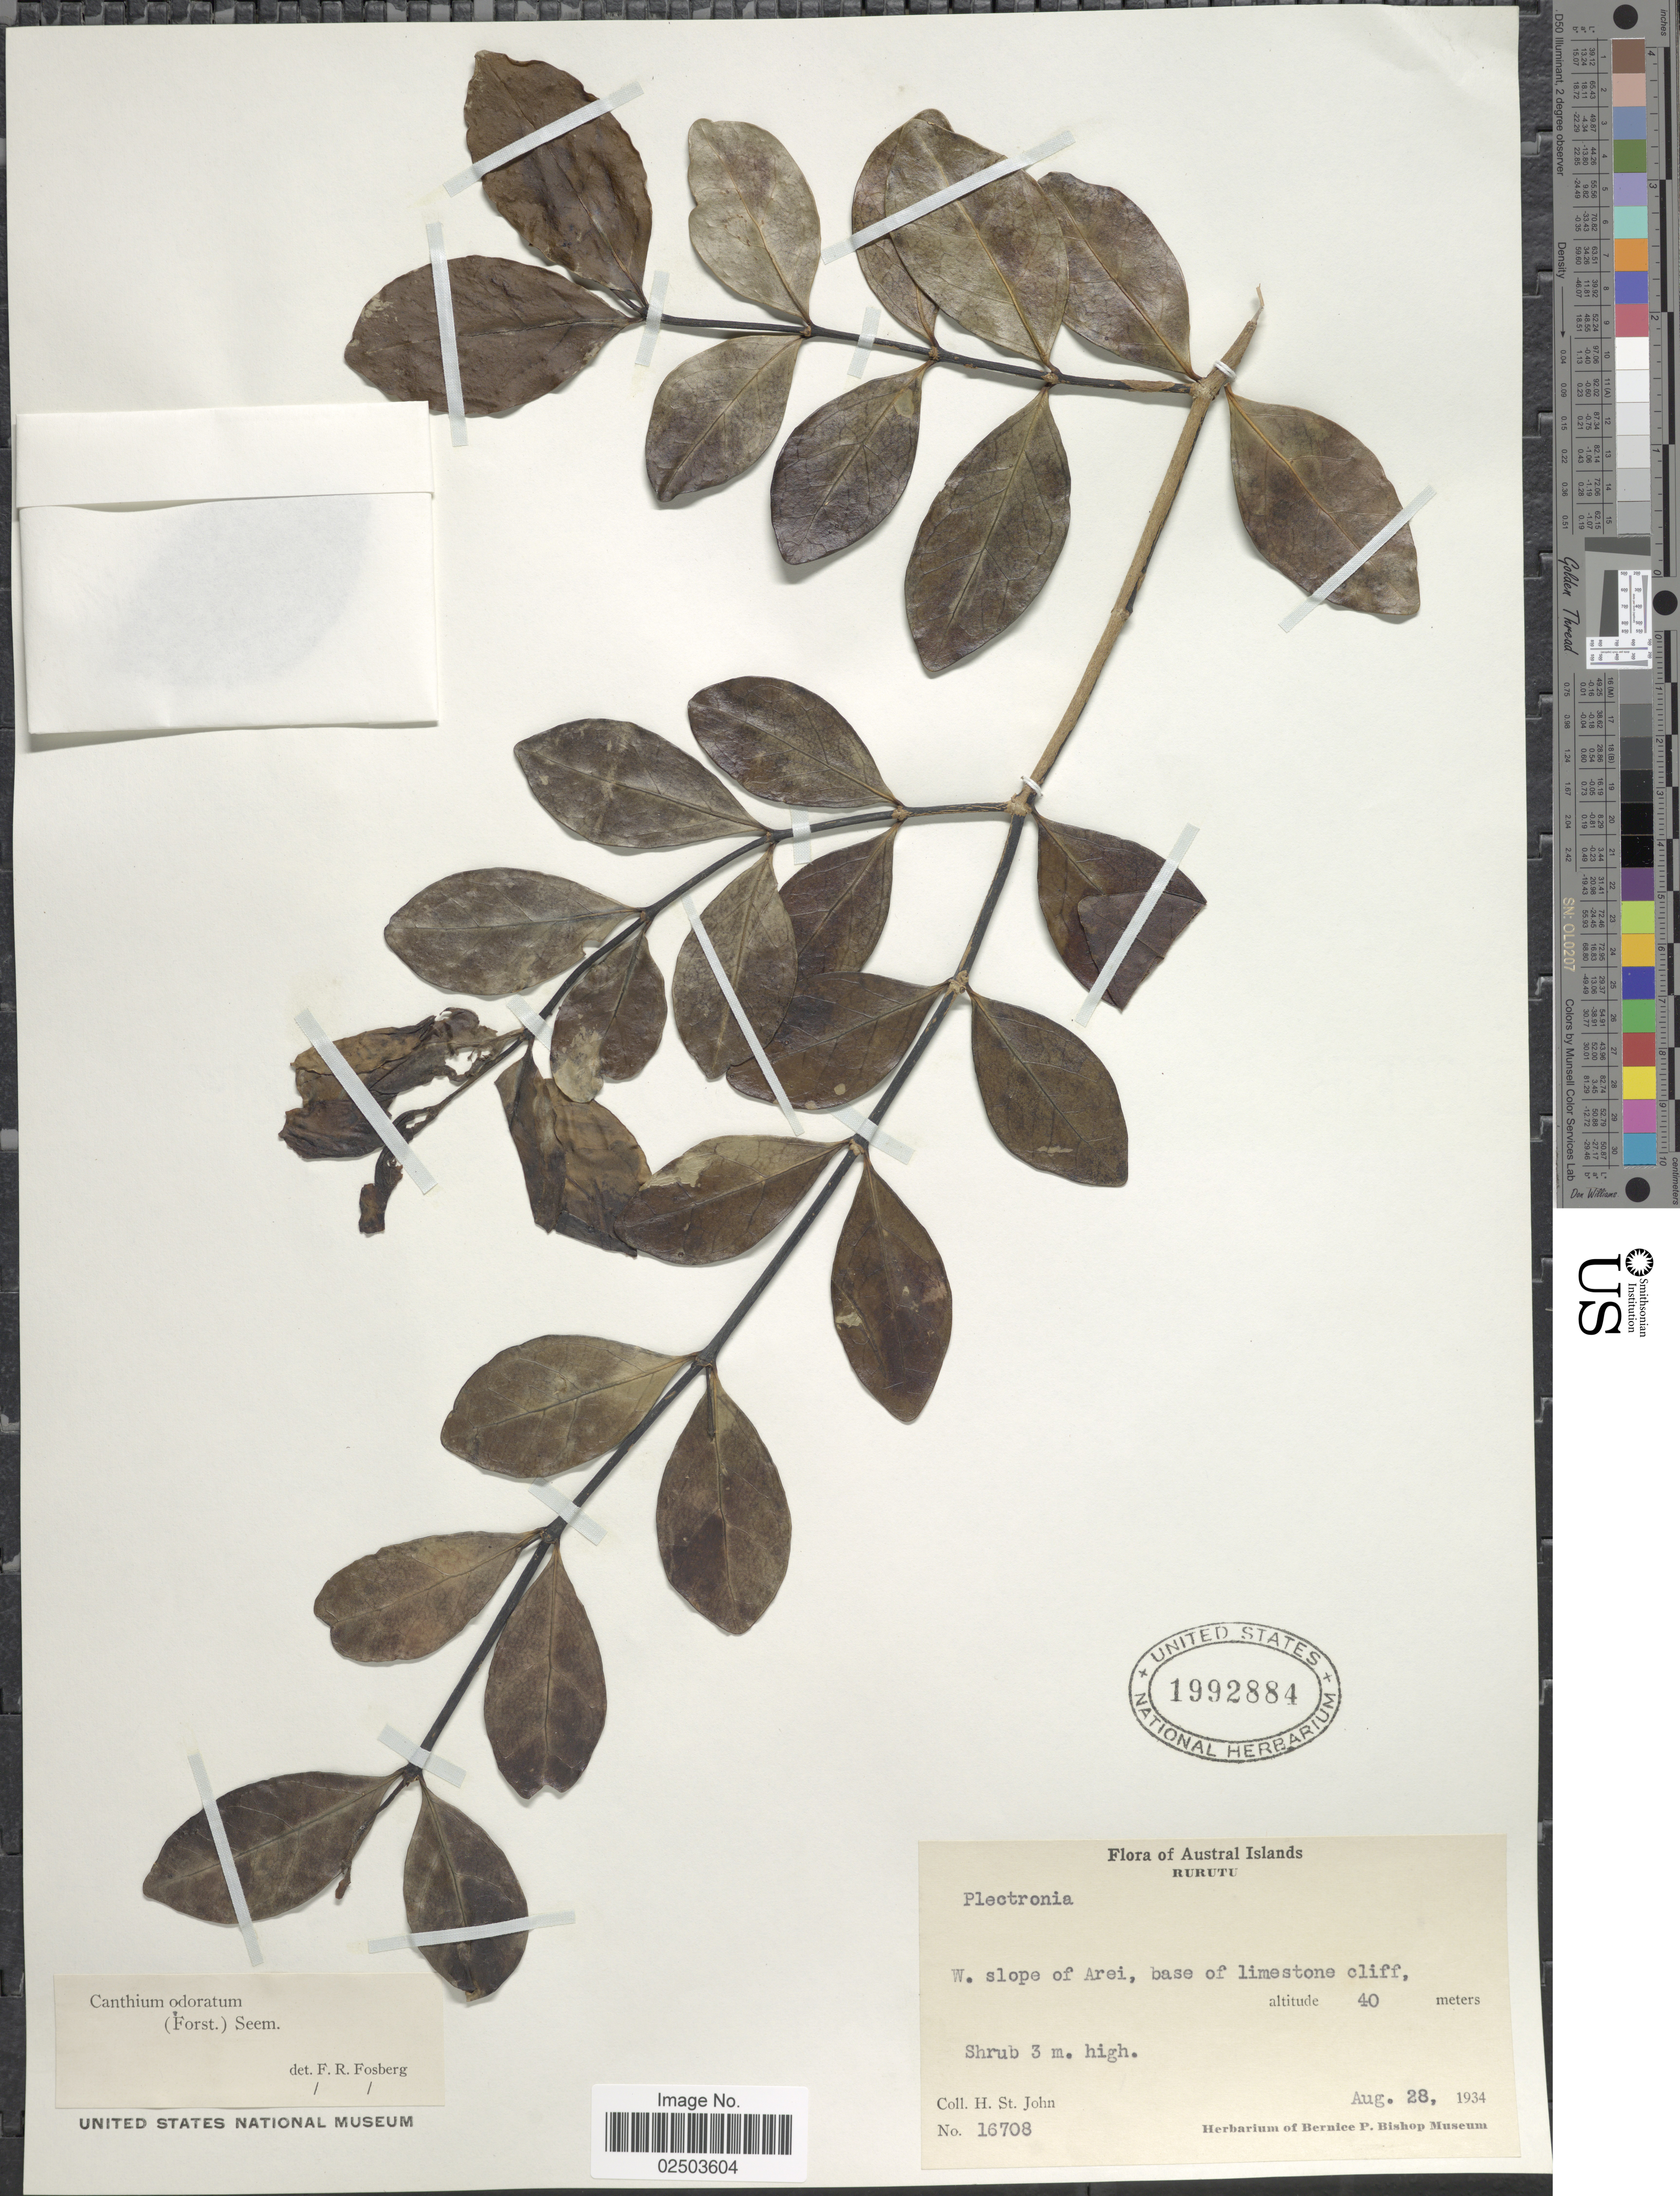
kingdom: Plantae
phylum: Tracheophyta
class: Magnoliopsida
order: Gentianales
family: Rubiaceae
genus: Canthium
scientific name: Canthium odoratum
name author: Seem.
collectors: H. St. John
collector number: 16708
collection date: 1934-08-28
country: French Polynesia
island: Rurutu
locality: Austral Islands, Rurutu. W. slope of Arei, base of limestone cliff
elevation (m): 40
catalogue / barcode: US 1992884